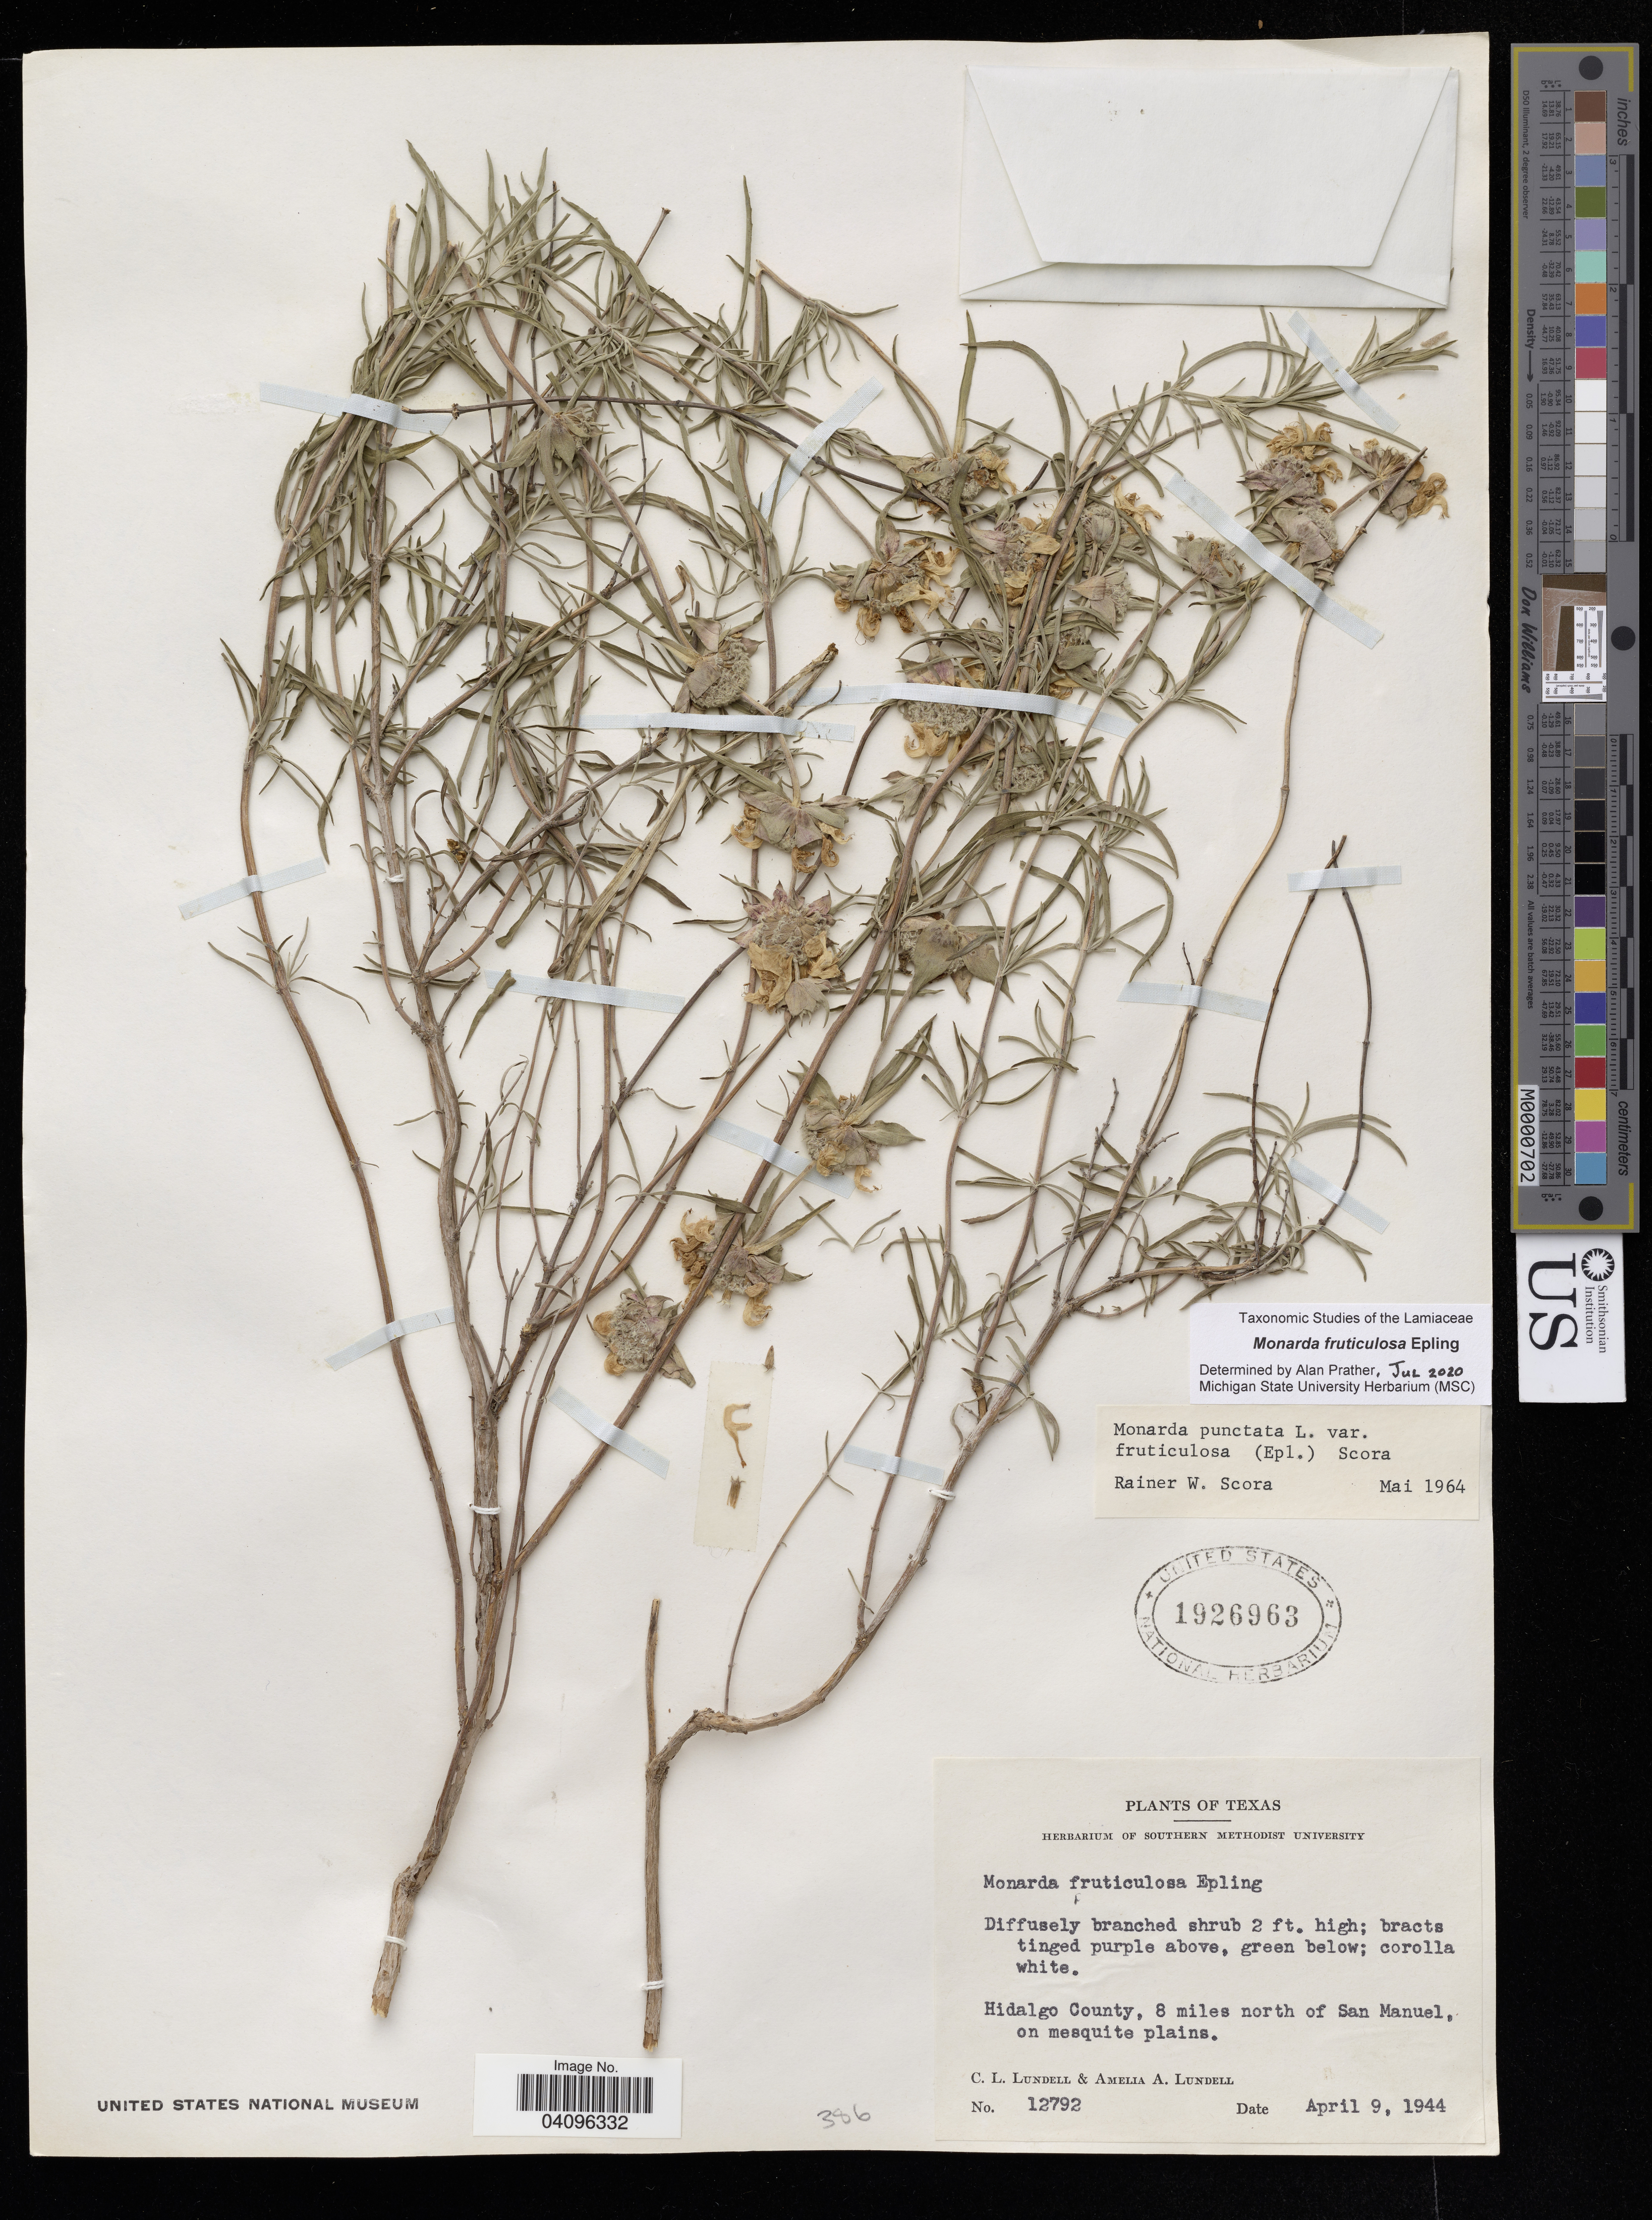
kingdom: Plantae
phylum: Tracheophyta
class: Magnoliopsida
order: Lamiales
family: Lamiaceae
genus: Monarda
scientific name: Monarda fruticulosa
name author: Epling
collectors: C. L. Lundell & A. A. Lundell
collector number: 12792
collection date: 1944-04-09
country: United States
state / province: Texas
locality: Hidalgo County, 8 miles north of San Manuel, on mesquite plains.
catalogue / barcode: US 1926963